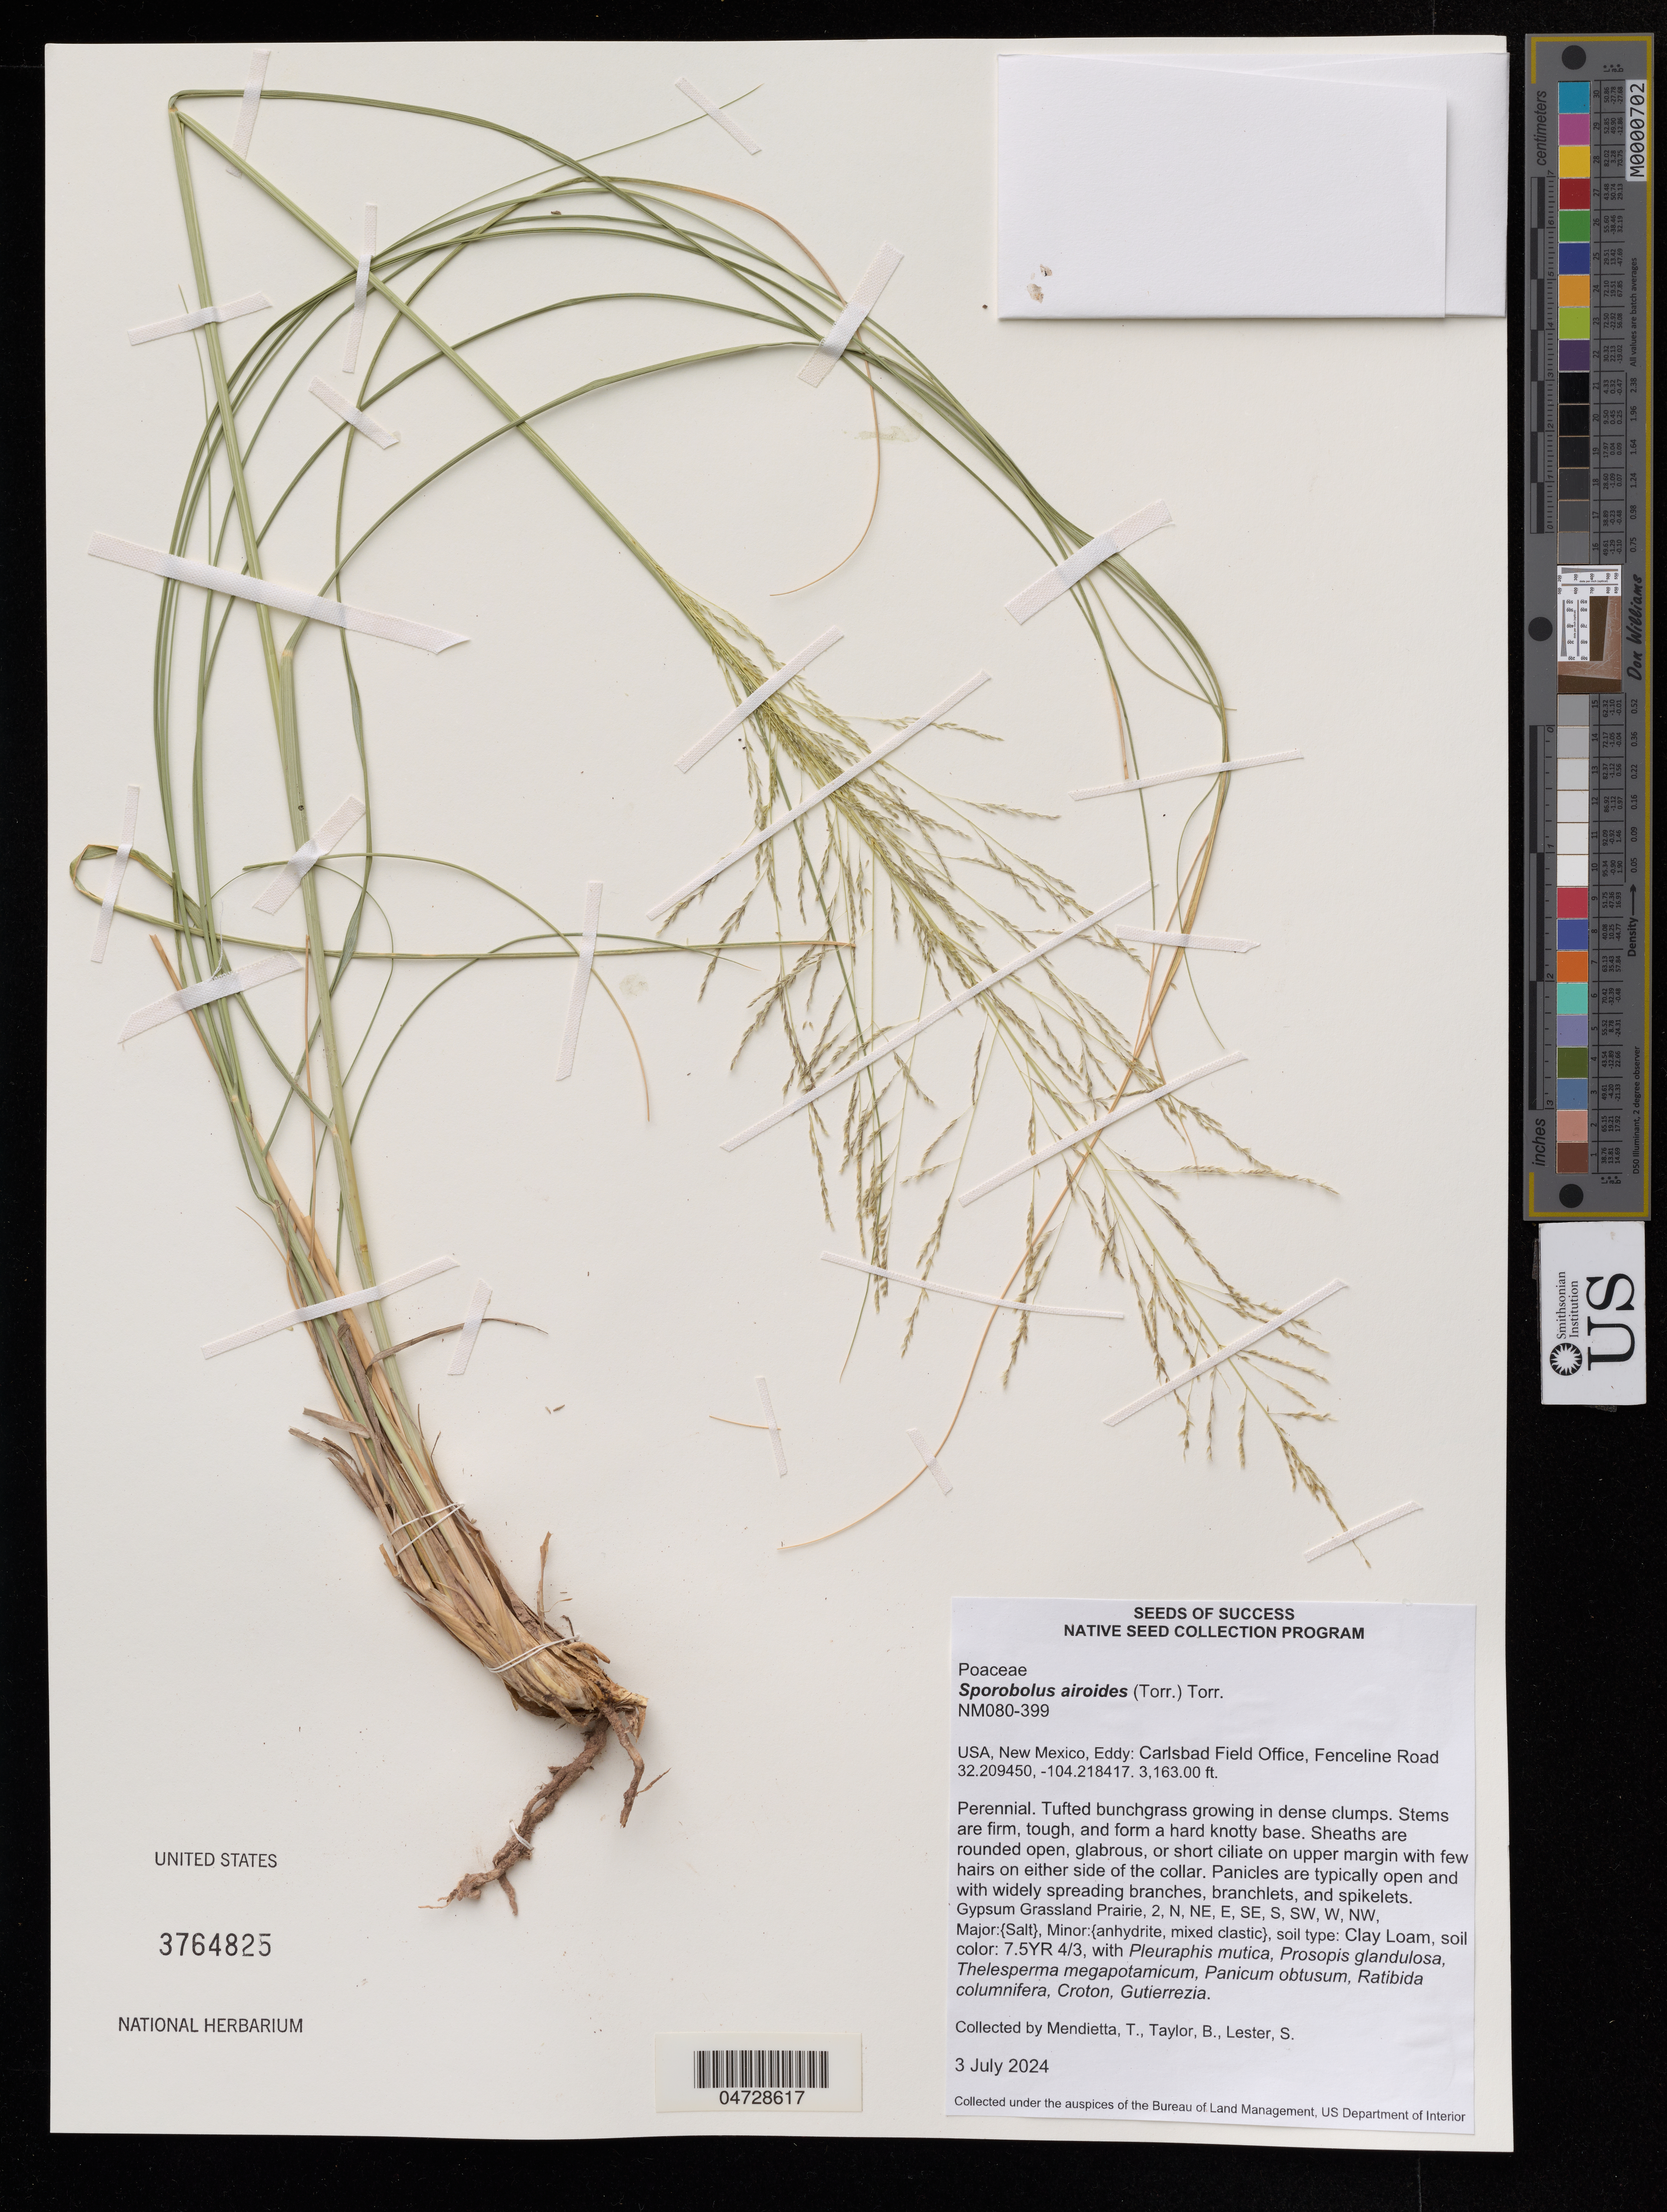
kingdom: Plantae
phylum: Tracheophyta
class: Liliopsida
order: Poales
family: Poaceae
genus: Sporobolus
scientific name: Sporobolus airoides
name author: (Torr.) Torr.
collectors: T. Mendietta & B. Taylor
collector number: NM080-399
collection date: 2024-07-03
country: United States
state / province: New Mexico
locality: Eddy: Carlsbad Field Office, Fenceline Road.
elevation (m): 964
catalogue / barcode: US 3764825